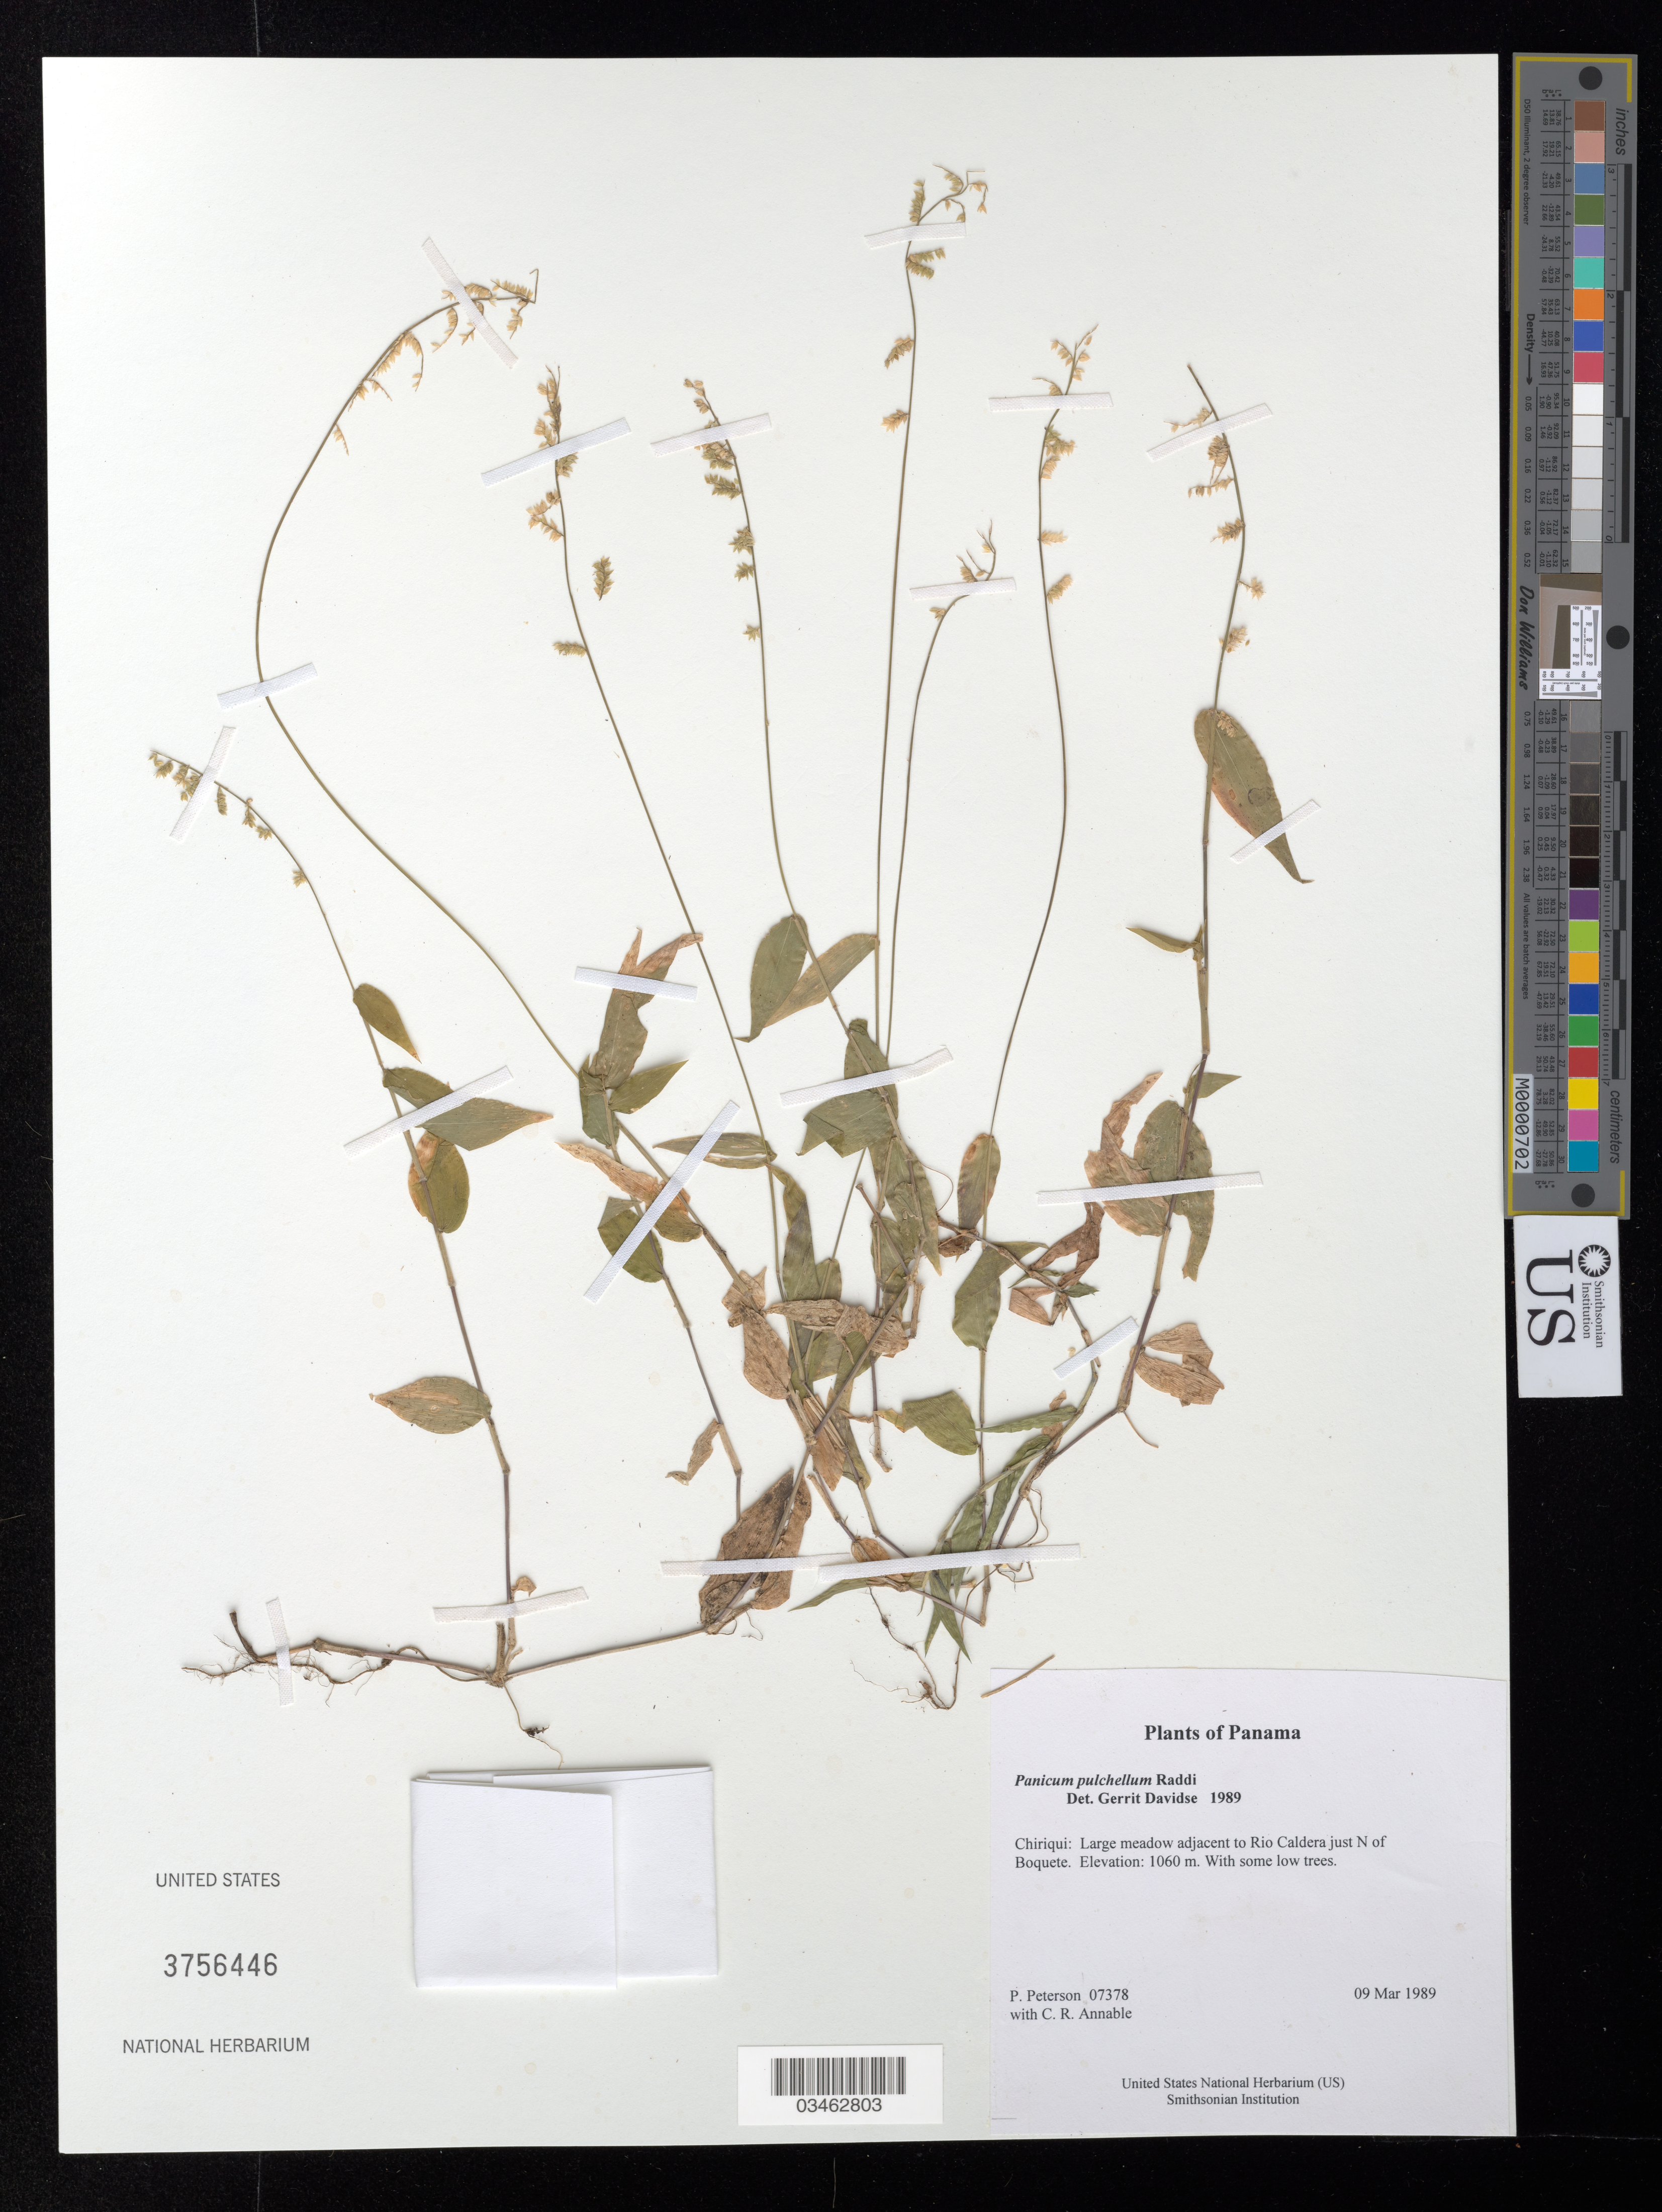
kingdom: Plantae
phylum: Tracheophyta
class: Liliopsida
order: Poales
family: Poaceae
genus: Panicum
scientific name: Panicum pulchellum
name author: Raddi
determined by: Davidse, Gerrit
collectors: P. M. Peterson & C. R. Annable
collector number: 07378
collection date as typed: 09 Mar 1989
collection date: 1989-03-09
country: Panama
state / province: Chiriqui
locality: Large meadow adjacent to Rio Caldera just N of Boquete.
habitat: Large meadow. With some low trees.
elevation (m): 1060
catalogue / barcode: US 3756446